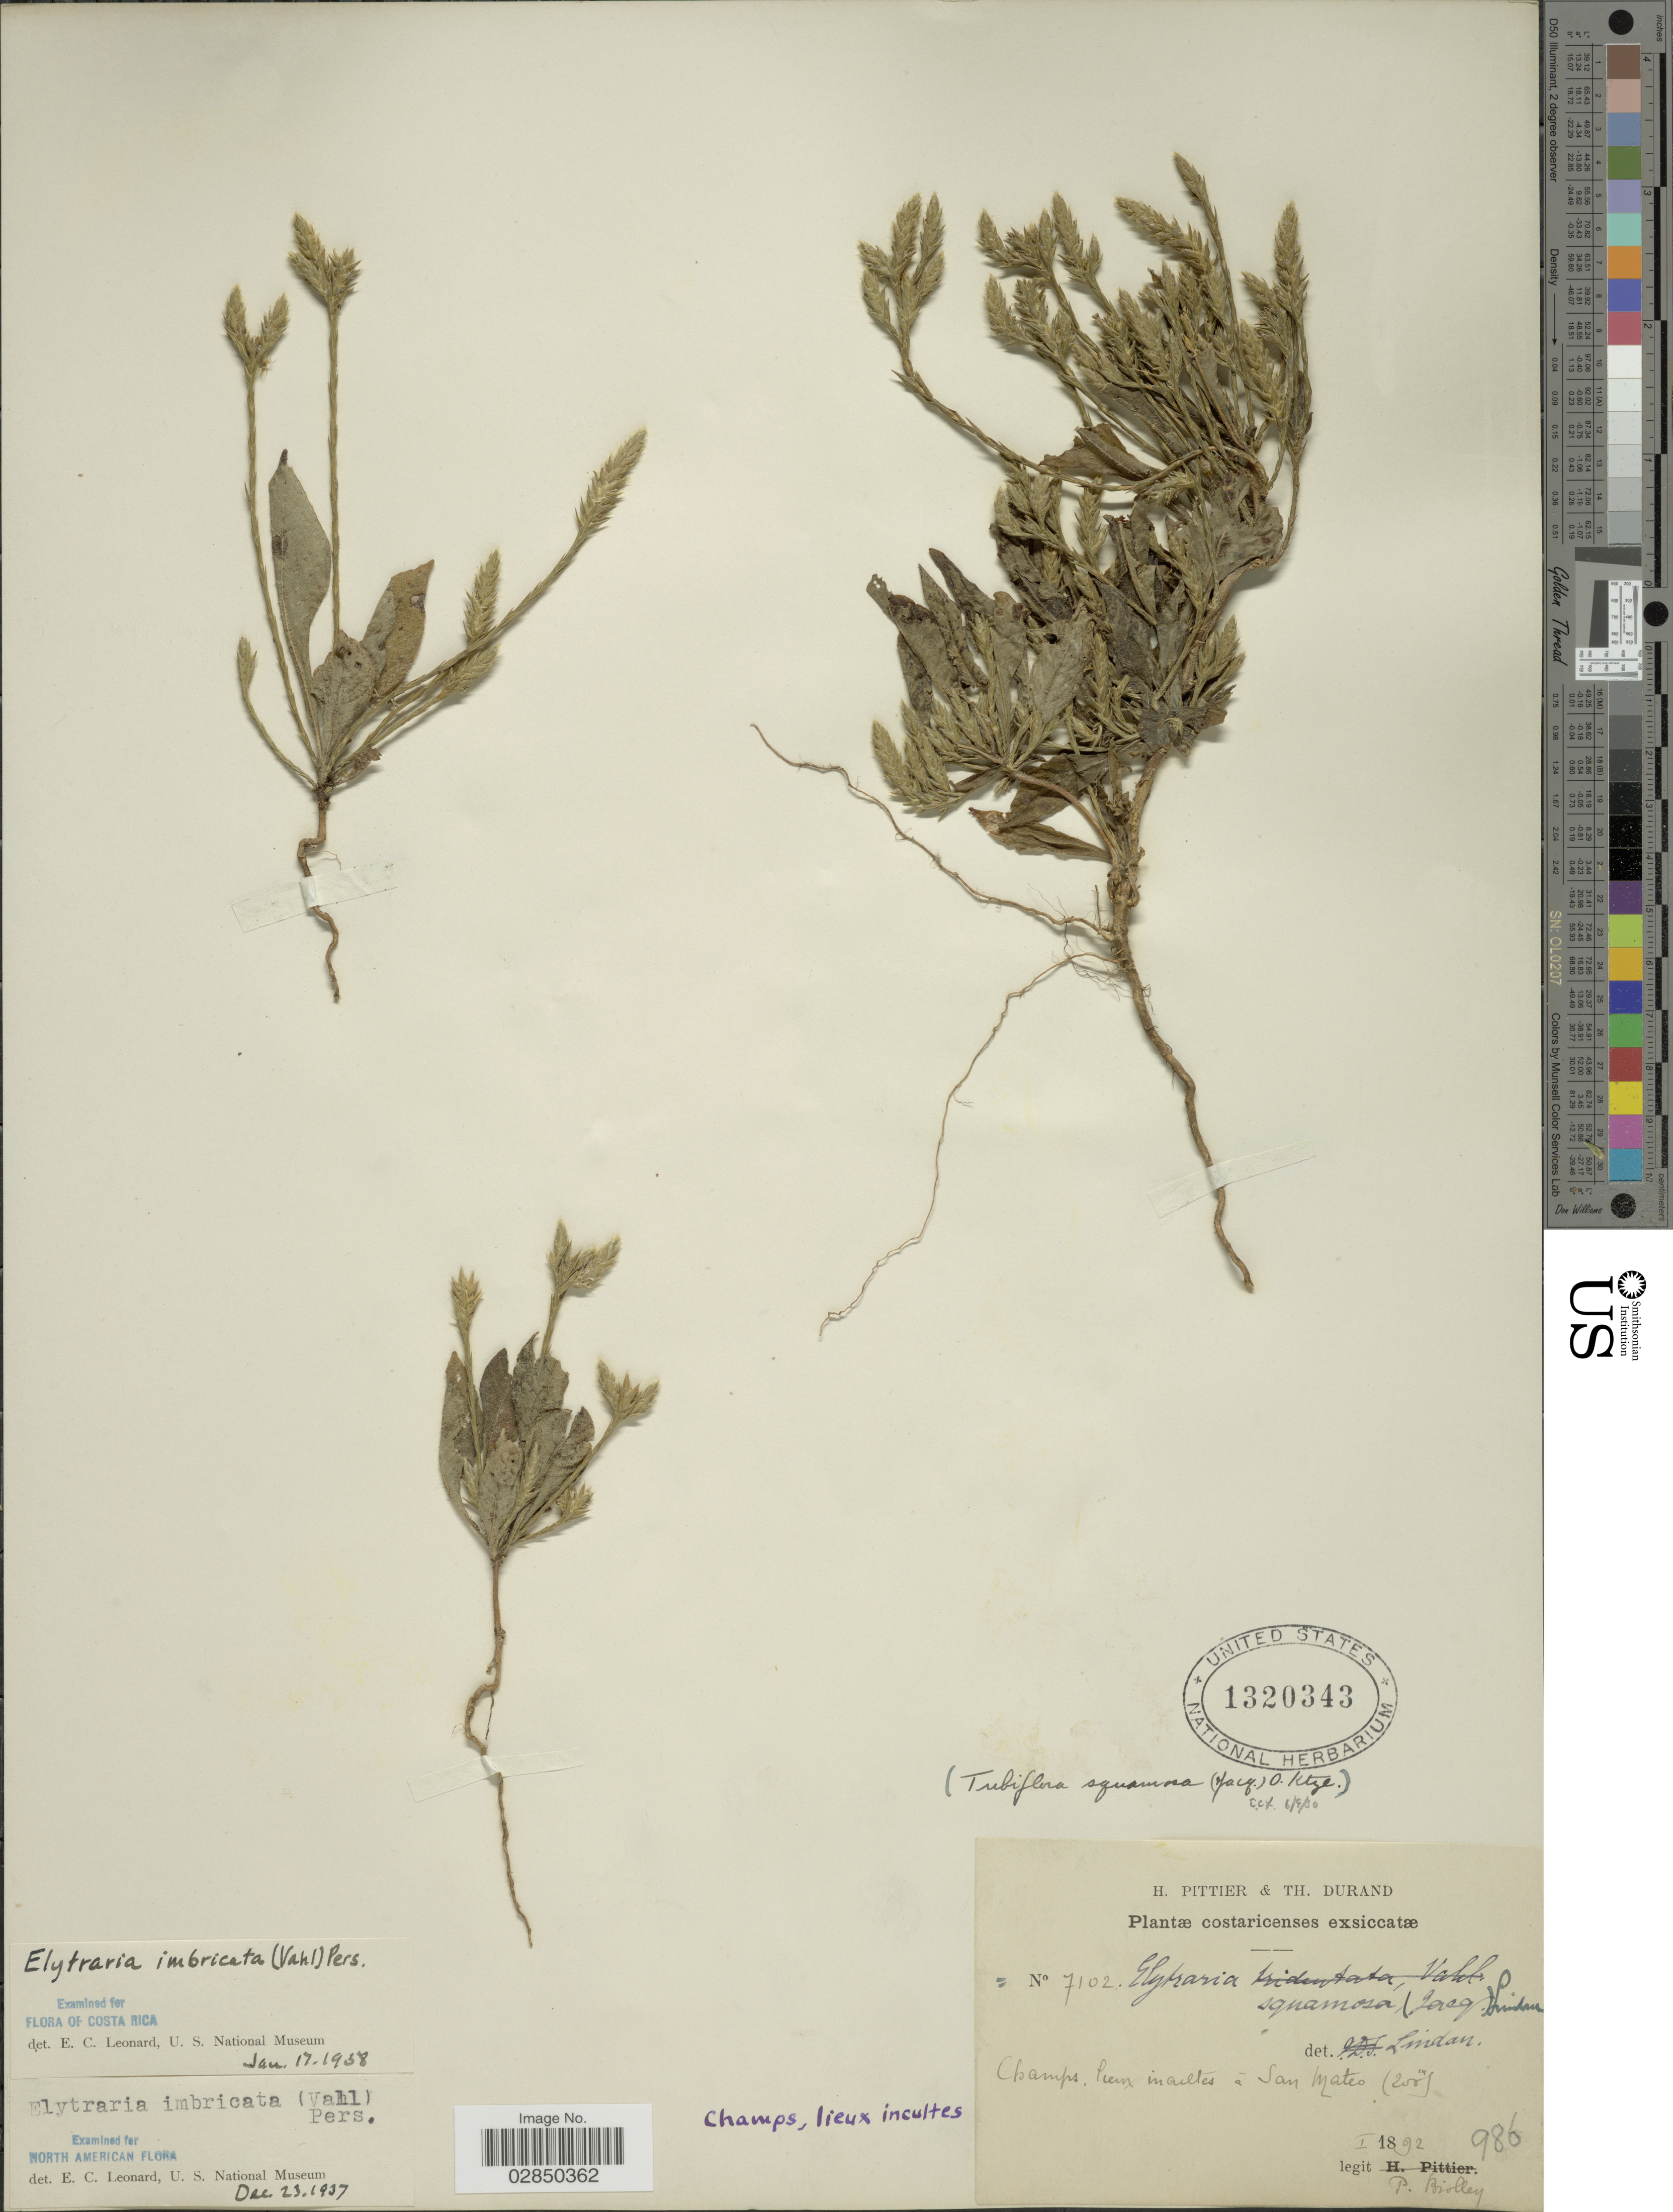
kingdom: Plantae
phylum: Tracheophyta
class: Magnoliopsida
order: Lamiales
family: Acanthaceae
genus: Elytraria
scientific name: Elytraria imbricata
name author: (Vahl) Pers.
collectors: P. Biolley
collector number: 7102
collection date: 1892-01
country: Costa Rica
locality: À San Mateo.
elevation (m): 200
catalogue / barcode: US 1320343